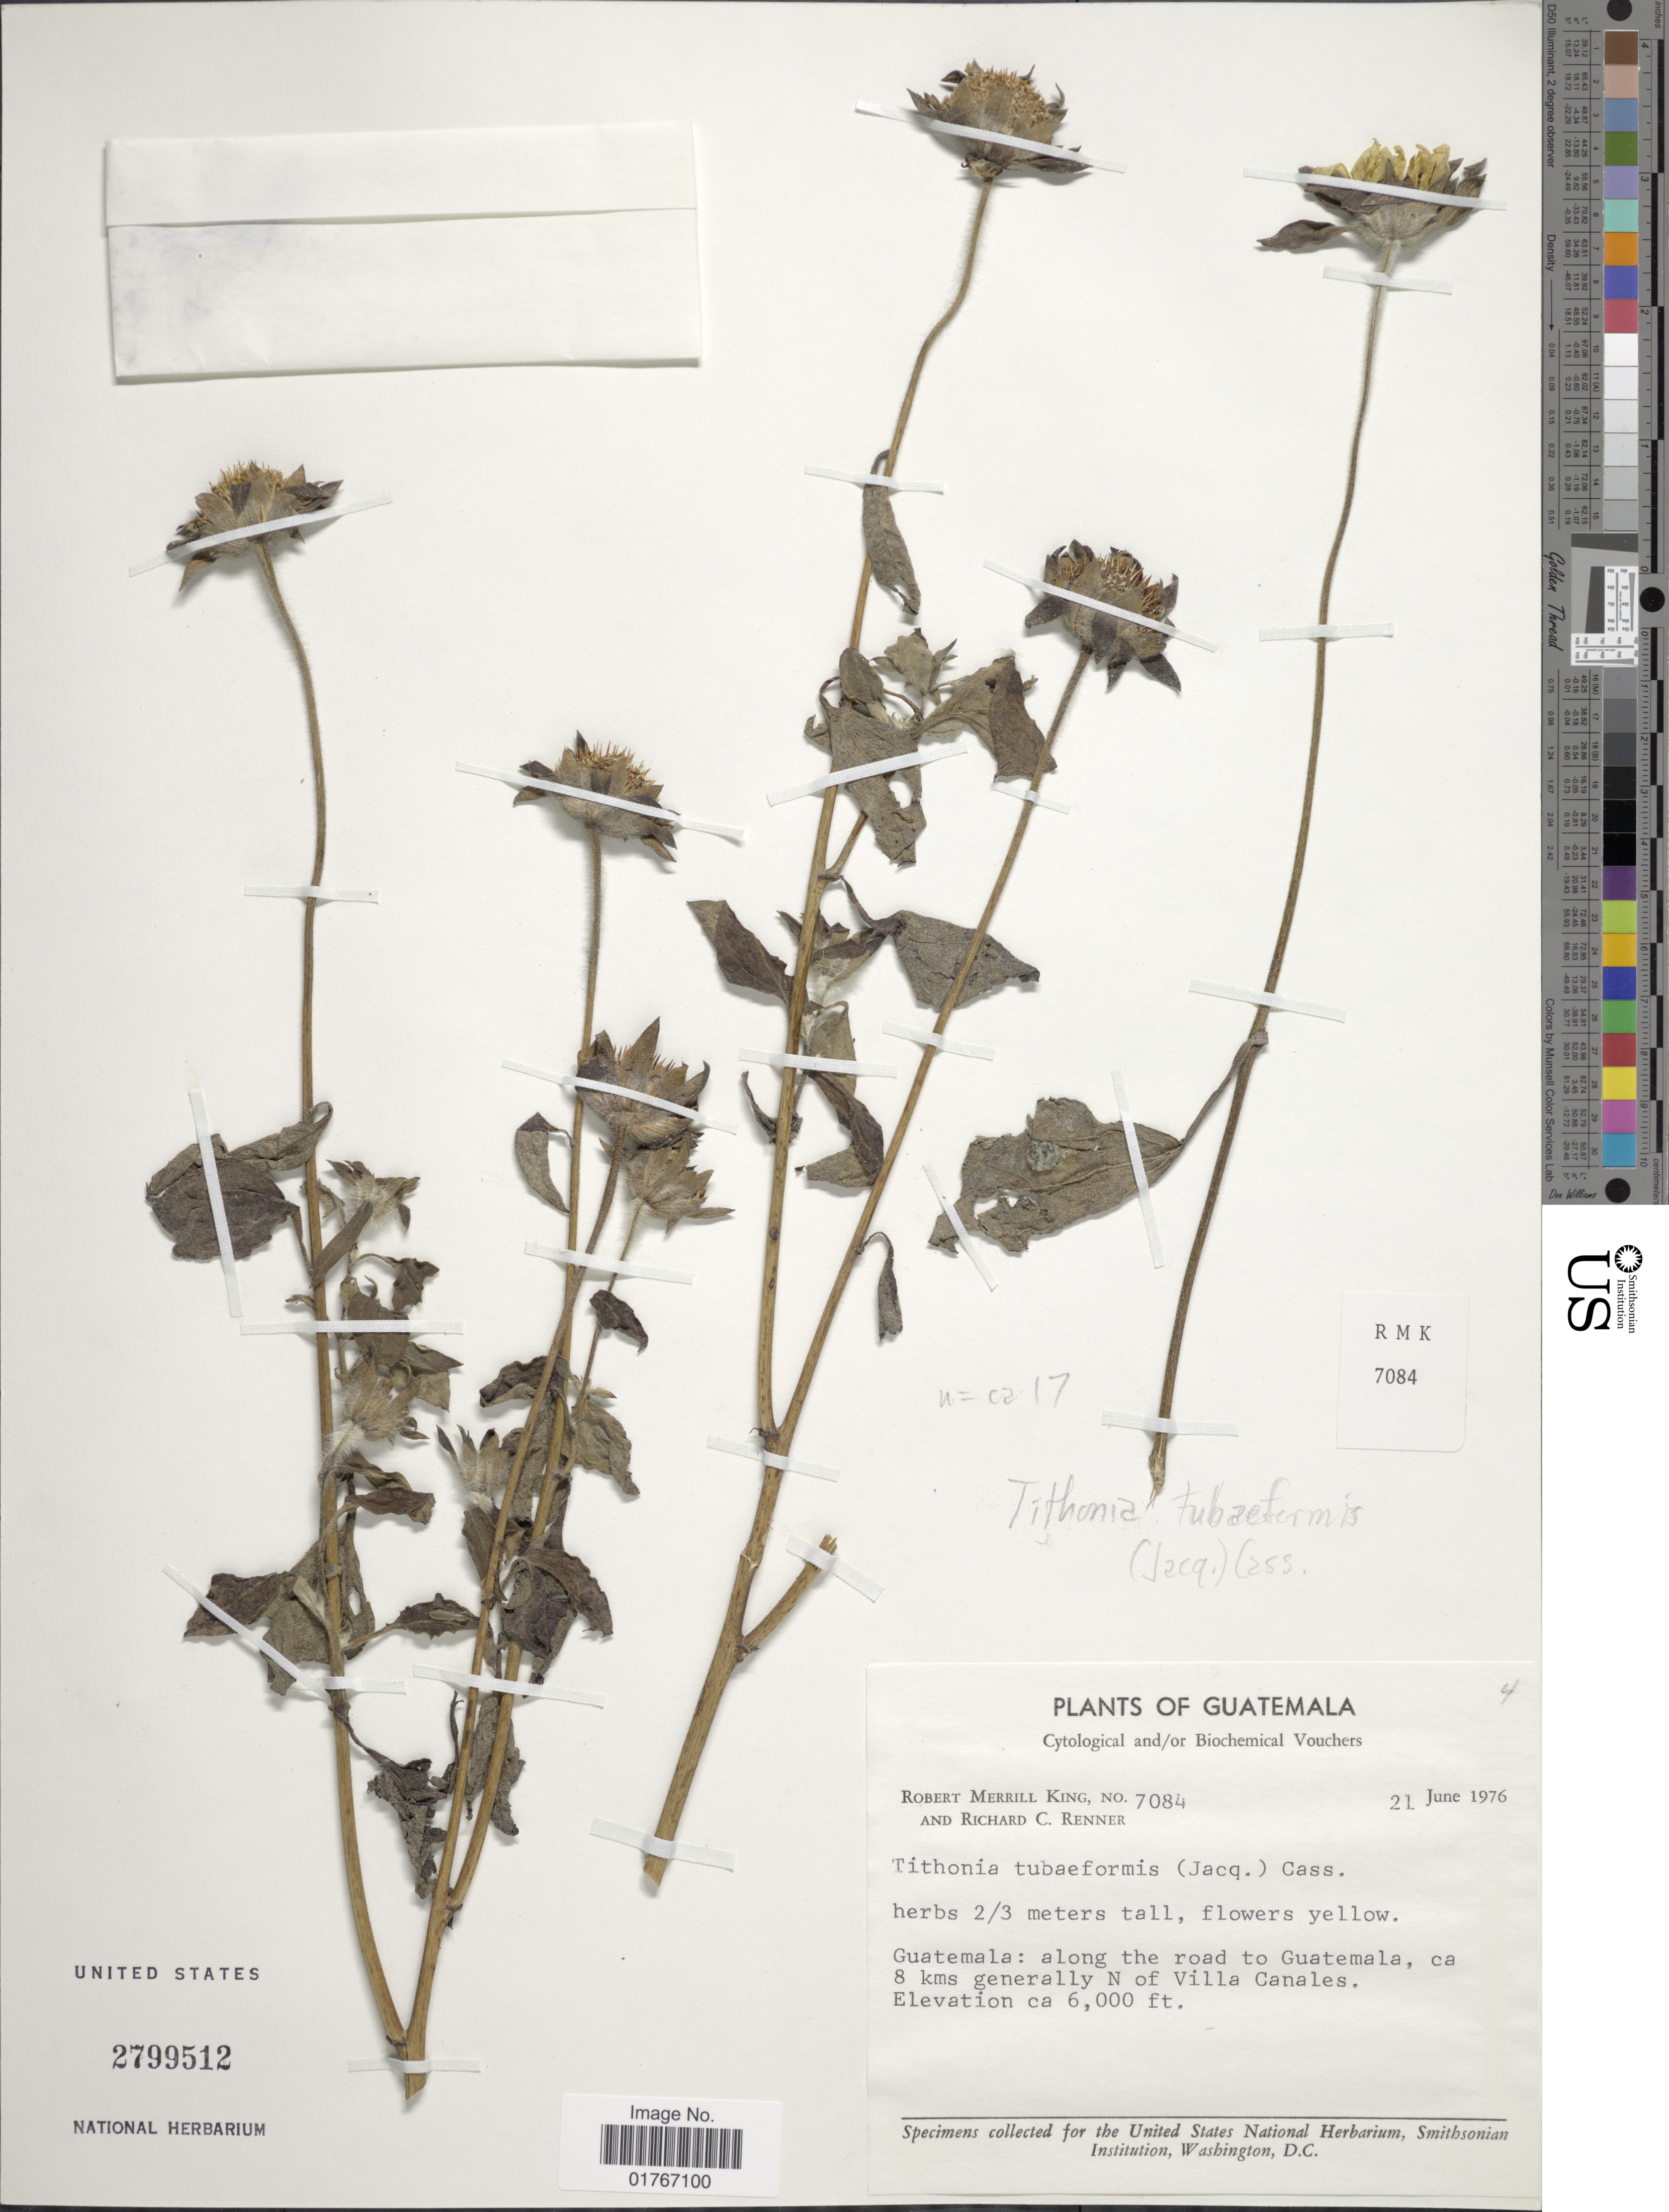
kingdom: Plantae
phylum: Tracheophyta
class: Magnoliopsida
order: Asterales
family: Asteraceae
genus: Tithonia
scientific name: Tithonia tubaeformis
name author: (Jacq.) Cass.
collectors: R. M. King & R. C. Renner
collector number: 7084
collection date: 1976-06-21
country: Guatemala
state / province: Guatemala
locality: Along the road to Guatemal, ca 8 kms generally N of Villa Canales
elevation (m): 1829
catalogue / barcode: US 25799512